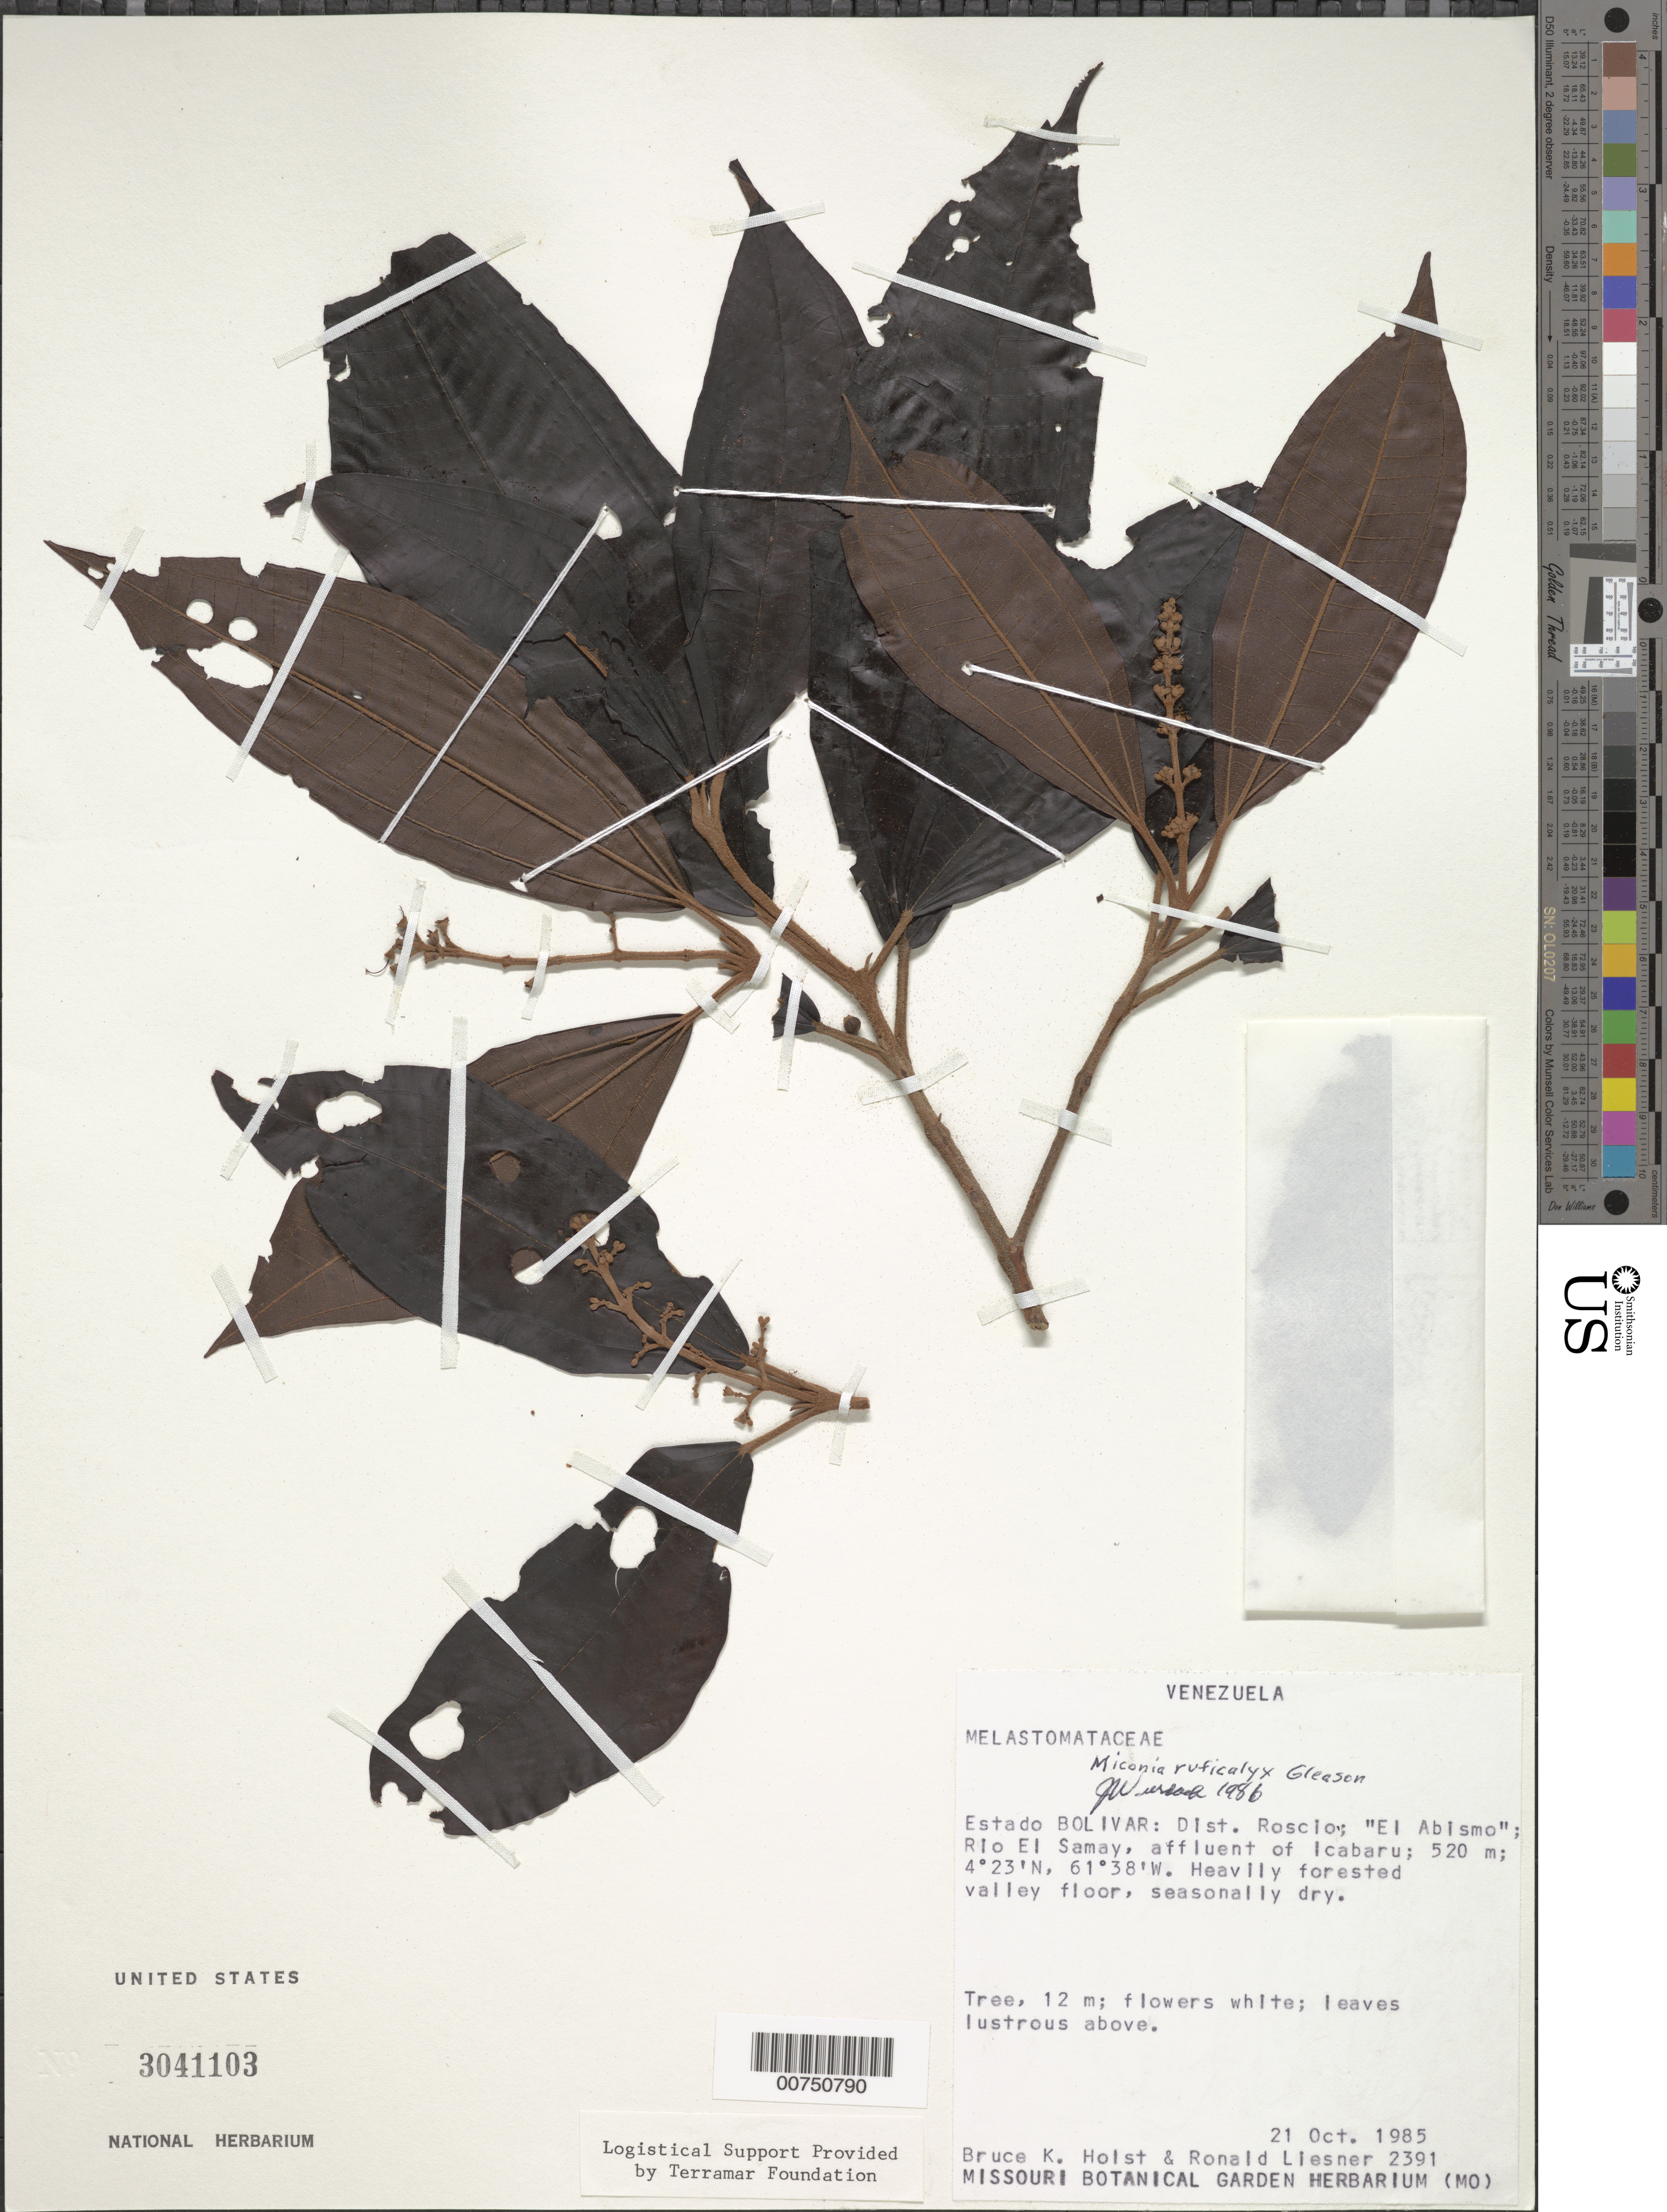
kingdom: Plantae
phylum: Tracheophyta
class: Magnoliopsida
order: Myrtales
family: Melastomataceae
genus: Miconia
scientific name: Miconia ruficalyx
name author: Gleason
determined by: Wurdack, John J., (US), US (UNITED STATES)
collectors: B. Holst & R. L. Liesner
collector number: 2391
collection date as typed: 21-Oct-85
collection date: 1985-10-21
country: Venezuela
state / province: Bolívar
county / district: Roscio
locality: El Abismo, Río Samay; affluent of Río Icabarú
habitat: Heavily forested valley floor, seasonally dry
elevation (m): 520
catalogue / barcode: US 3041103